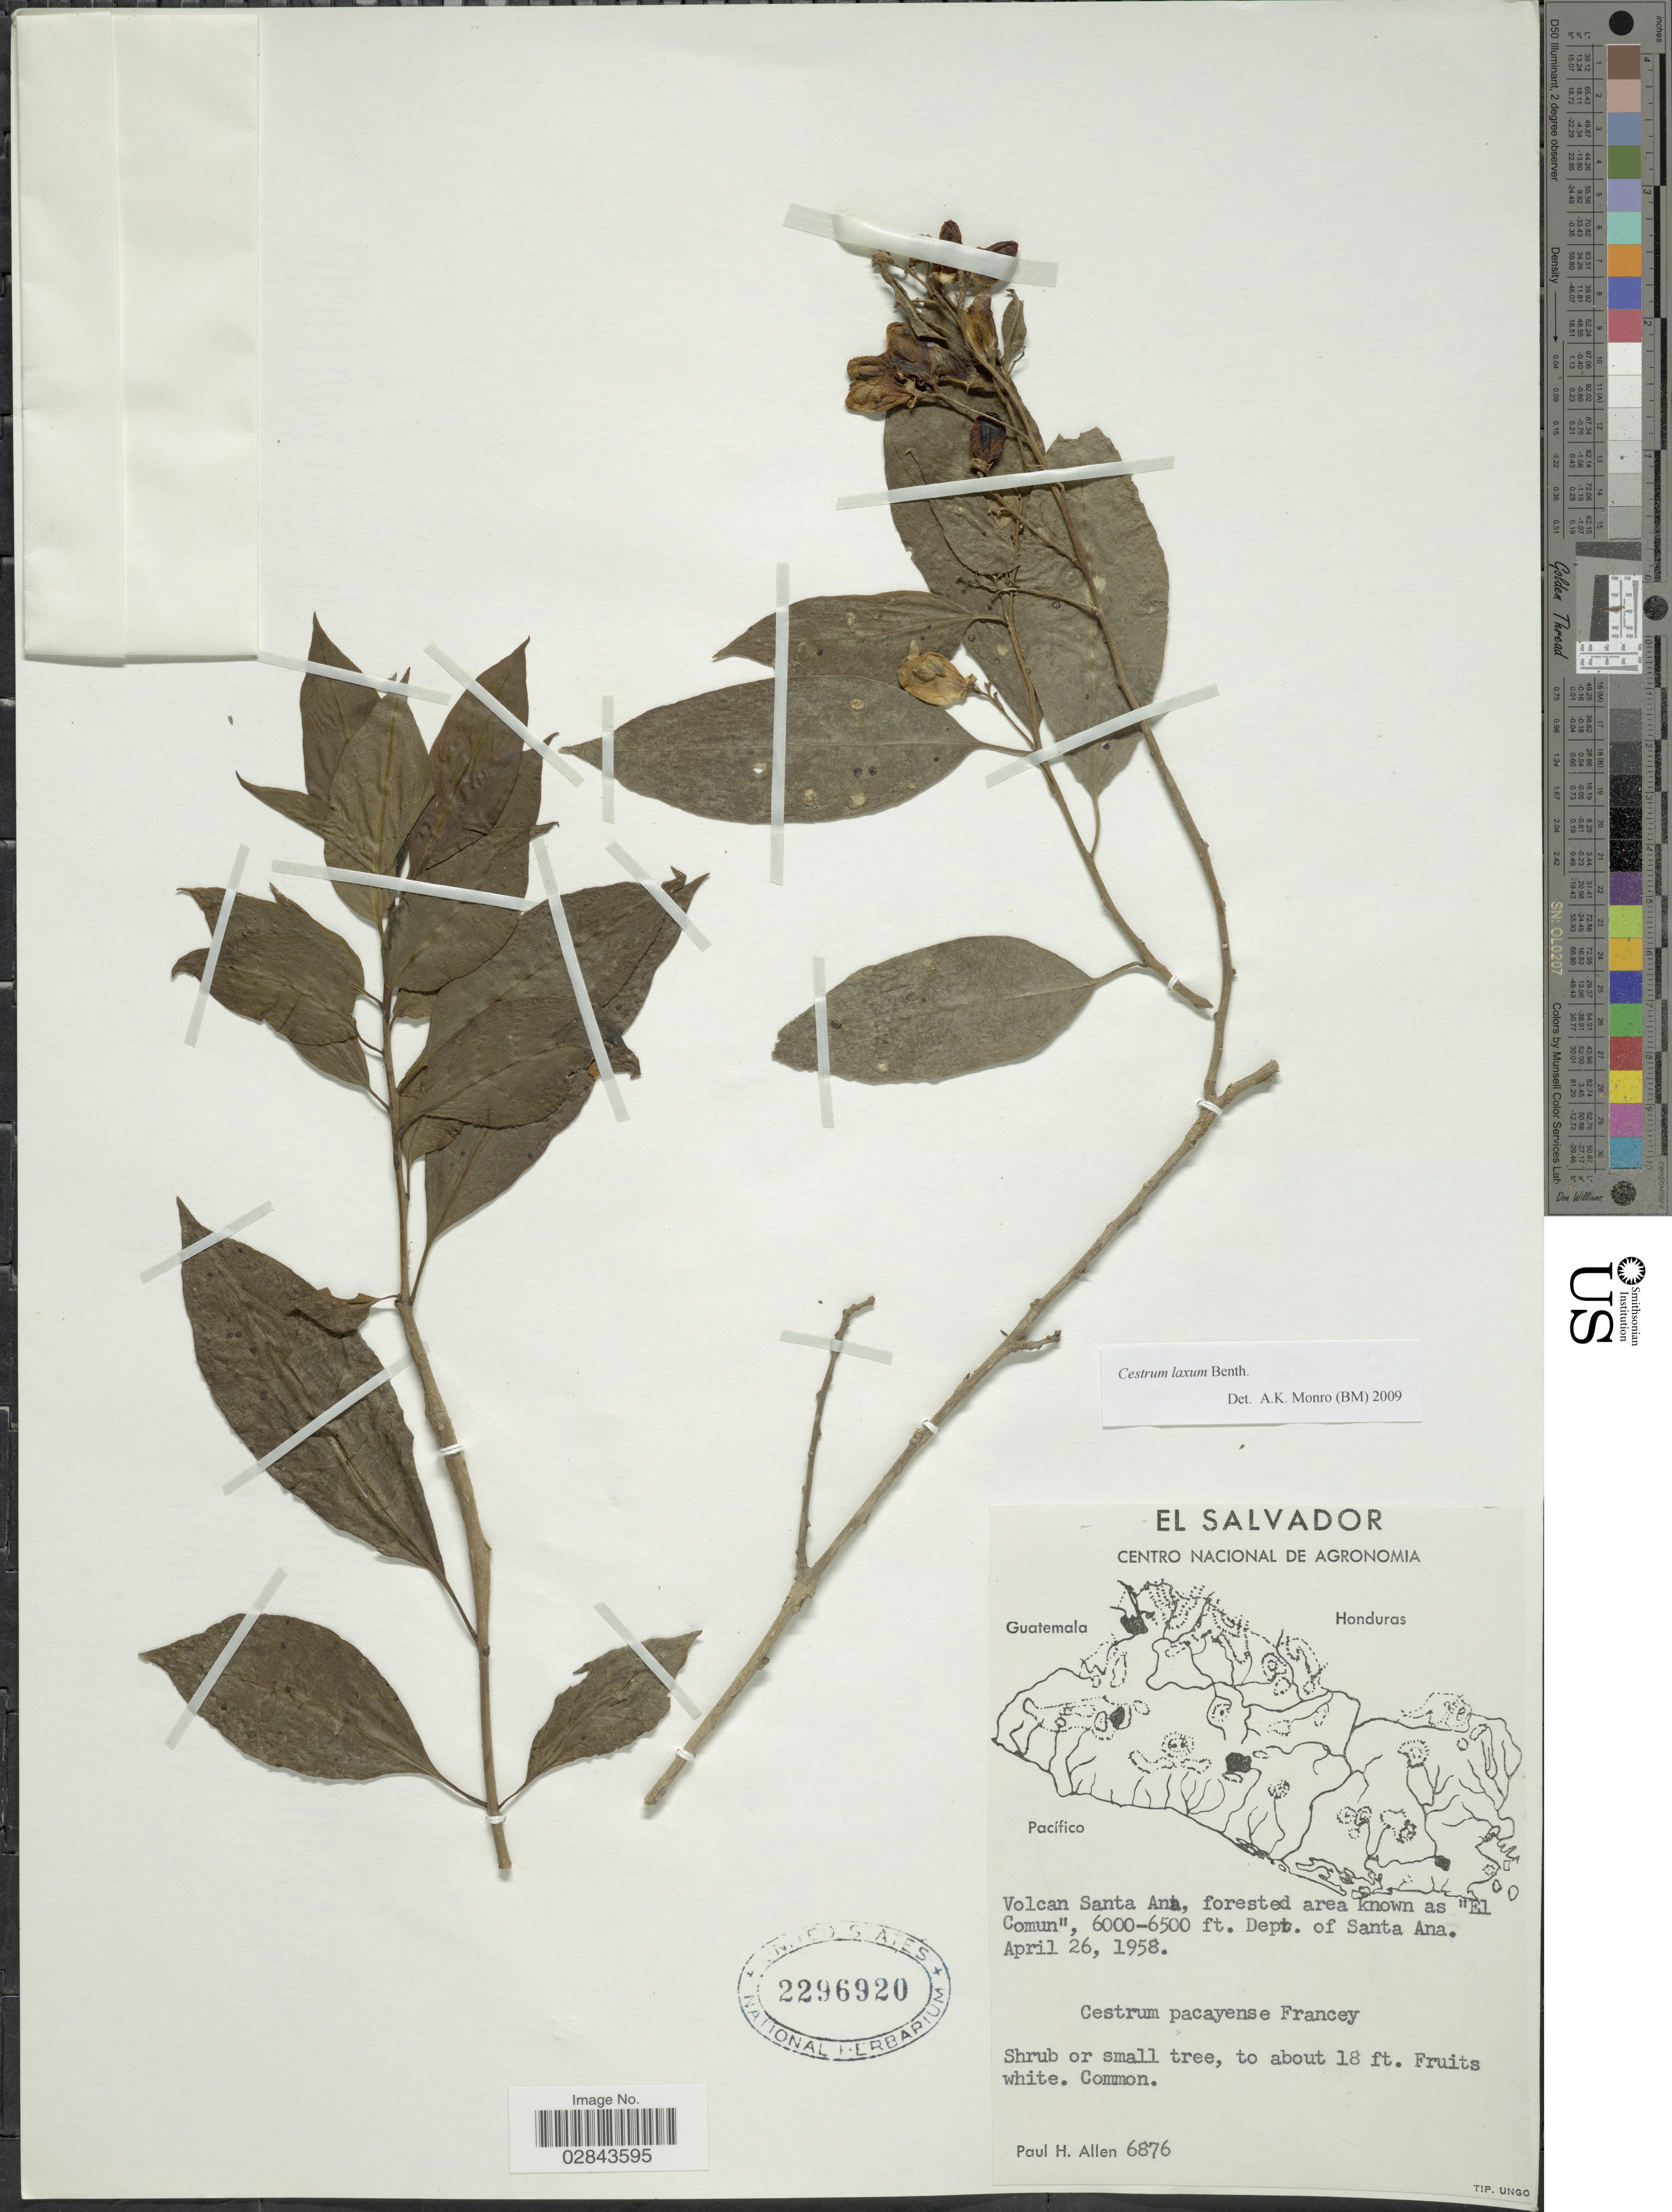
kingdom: Plantae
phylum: Tracheophyta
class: Magnoliopsida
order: Solanales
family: Solanaceae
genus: Cestrum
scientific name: Cestrum laxum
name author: Benth.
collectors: P. H. Allen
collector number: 6876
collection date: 1958-04-26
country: El Salvador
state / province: Santa Ana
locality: Volcan Santa Ana, forested area known as "El Comun", Dept. Santa Ana.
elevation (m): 1829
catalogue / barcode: US 2296920